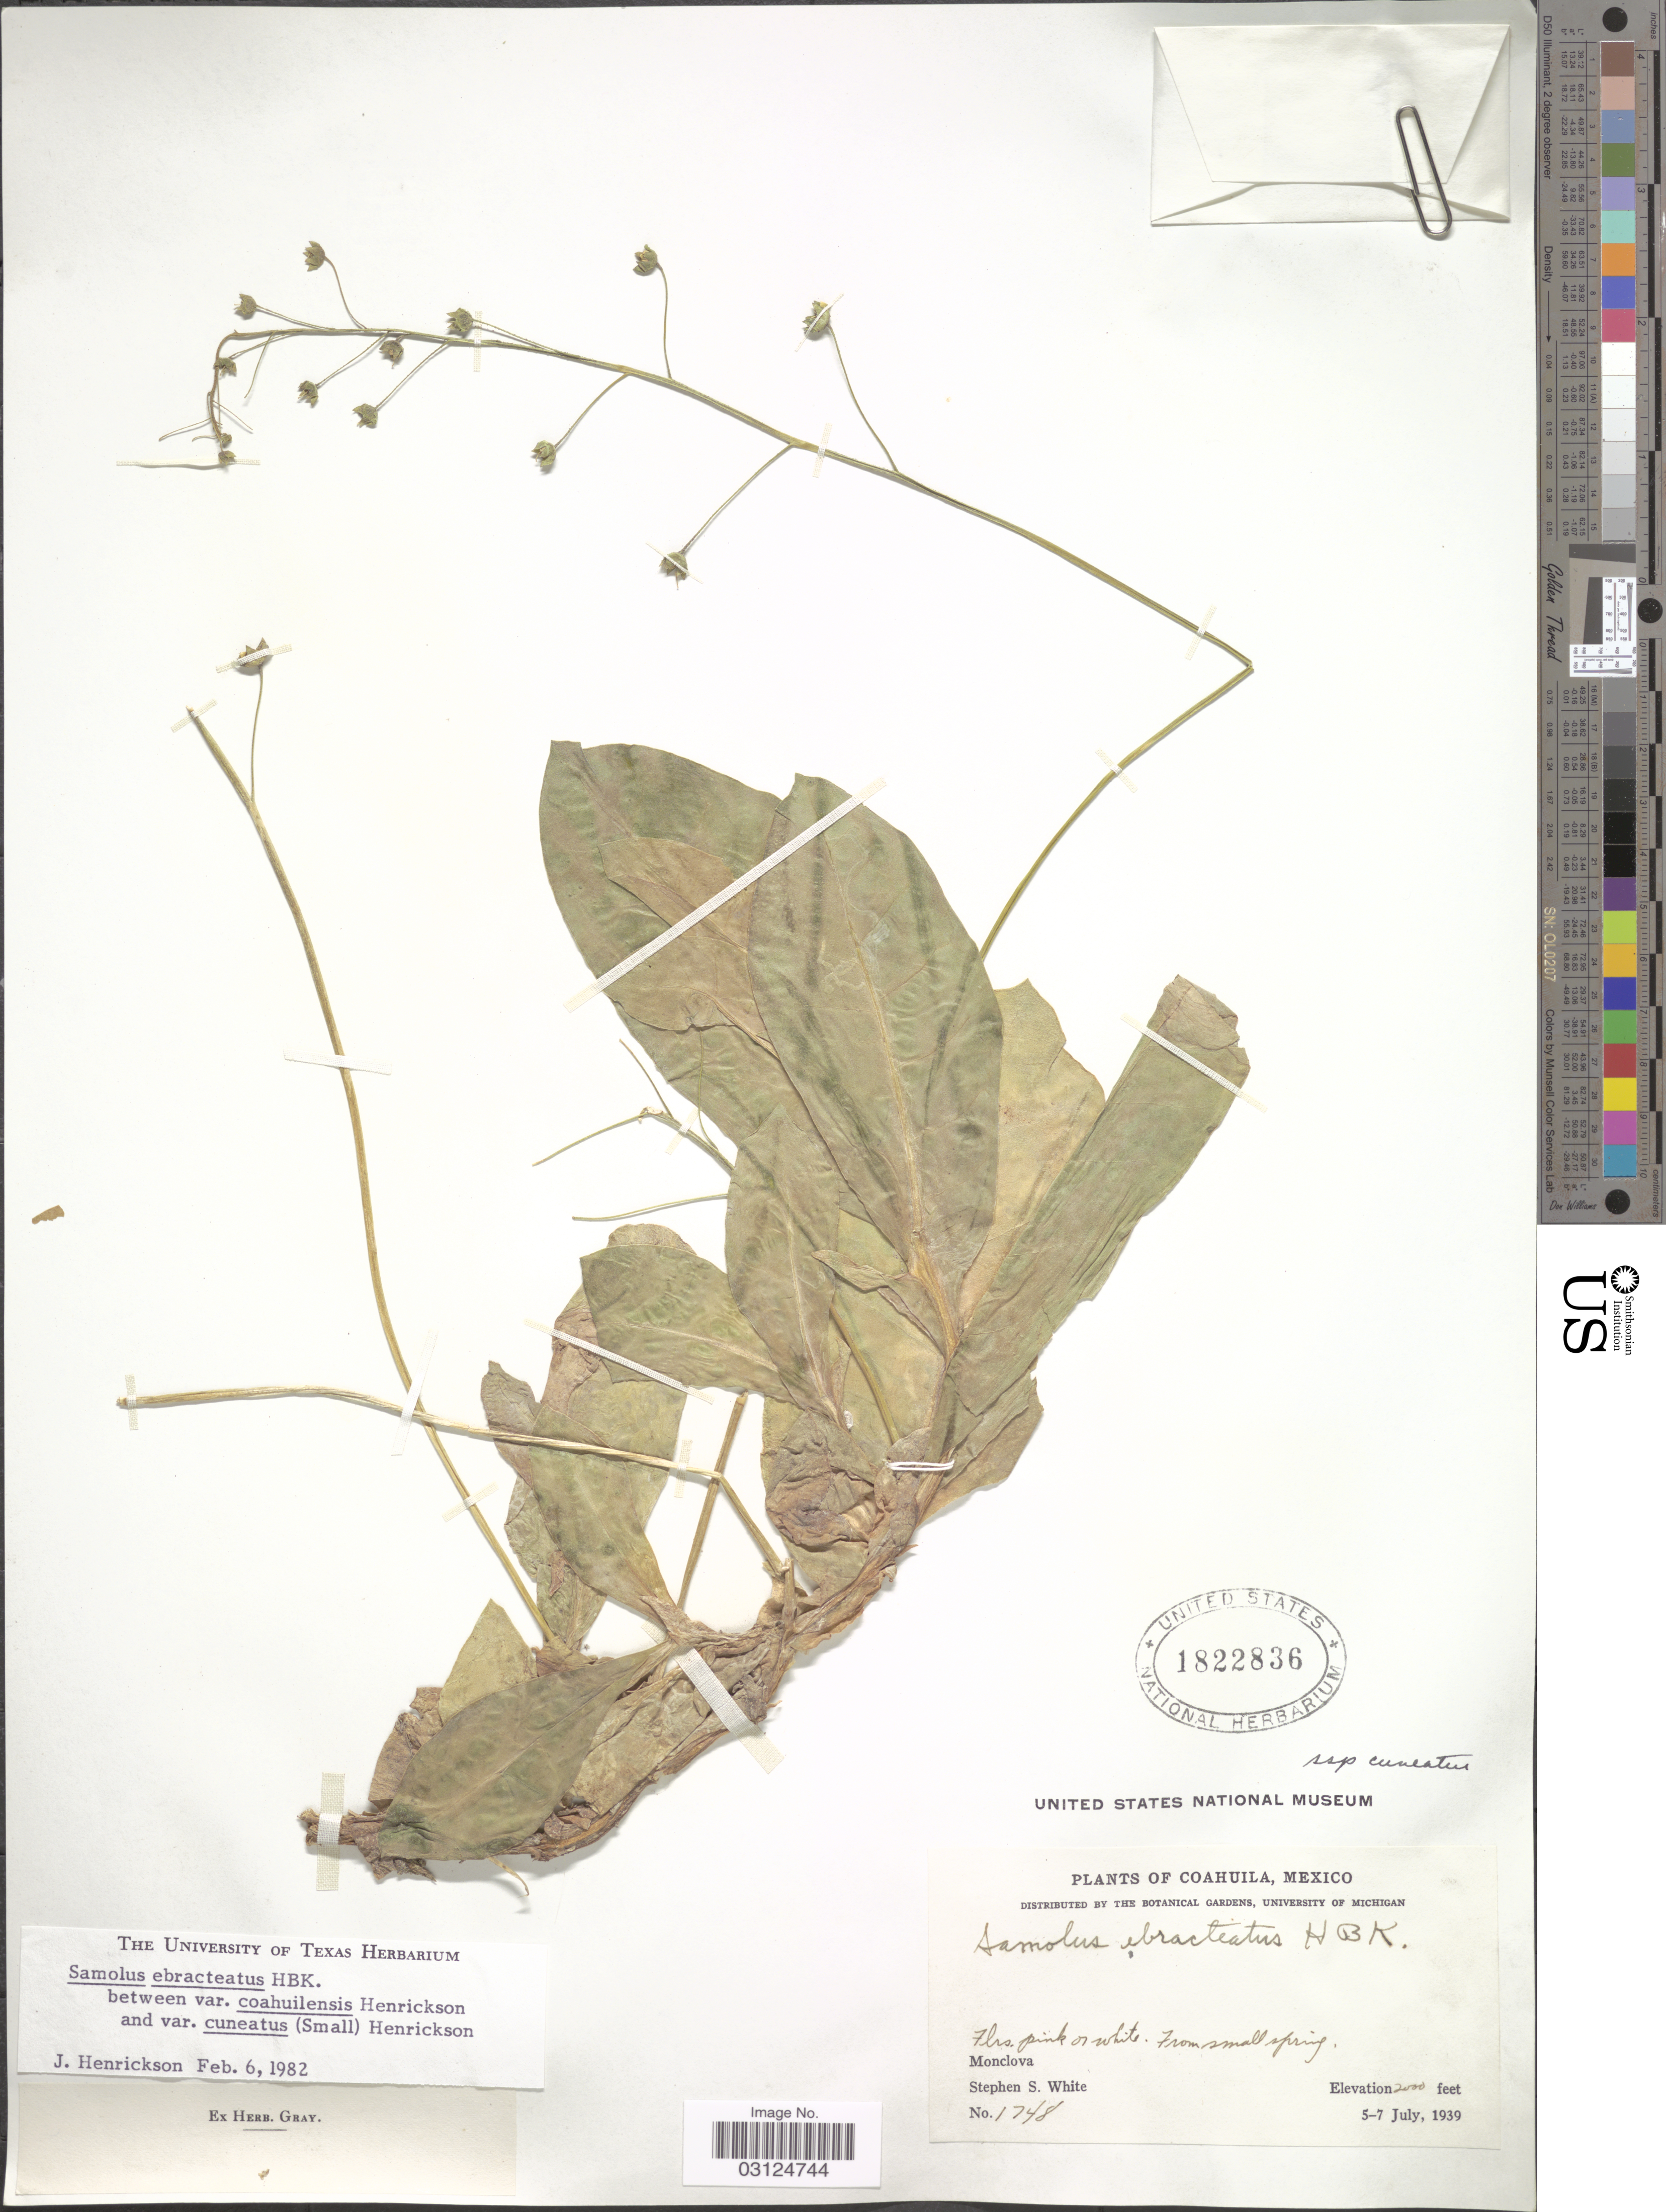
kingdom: Plantae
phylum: Tracheophyta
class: Magnoliopsida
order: Ericales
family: Primulaceae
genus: Samolus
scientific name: Samolus ebracteatus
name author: Kunth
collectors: S. S. White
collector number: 1748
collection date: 1939-07-05/1939-07-07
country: Mexico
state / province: Coahuila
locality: Monclova.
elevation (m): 610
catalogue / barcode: US 1822836